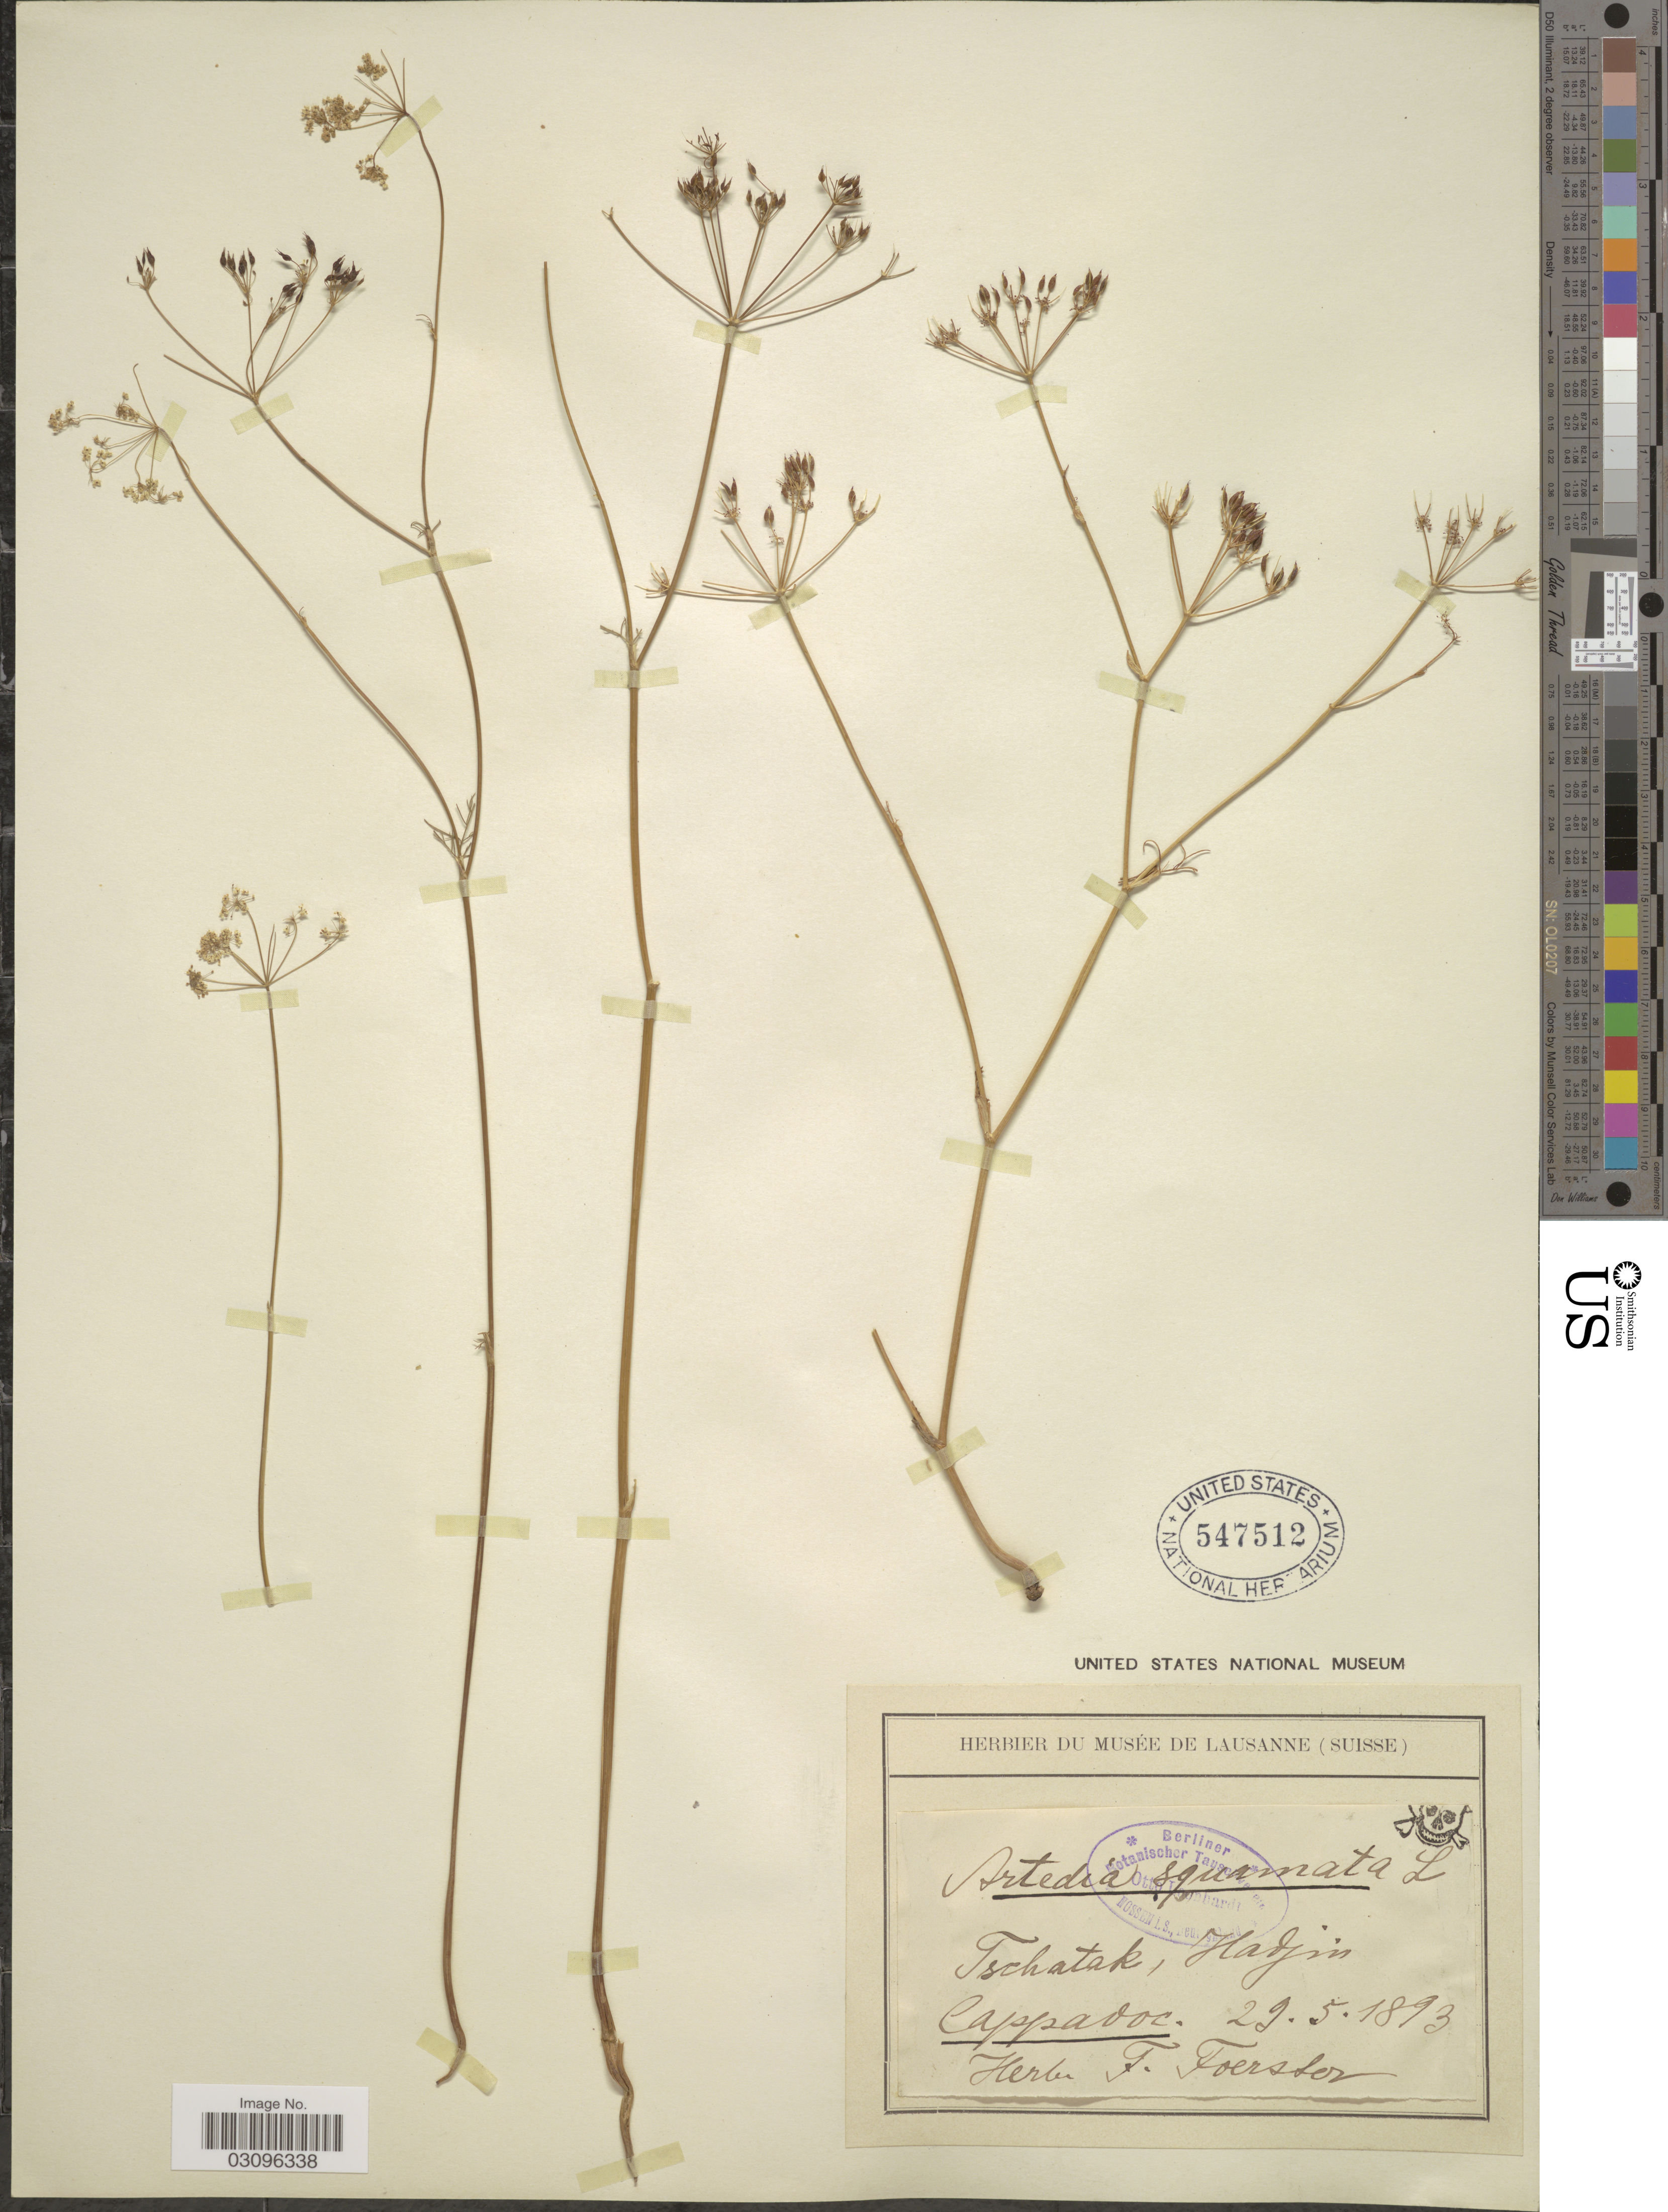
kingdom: Plantae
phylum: Tracheophyta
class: Magnoliopsida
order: Apiales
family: Apiaceae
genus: Artedia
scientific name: Artedia squamata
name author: L.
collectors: F. Foerster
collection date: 1893-05-29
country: Switzerland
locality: Tschatak, Hadjin. Cappadoc.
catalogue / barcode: US 547512